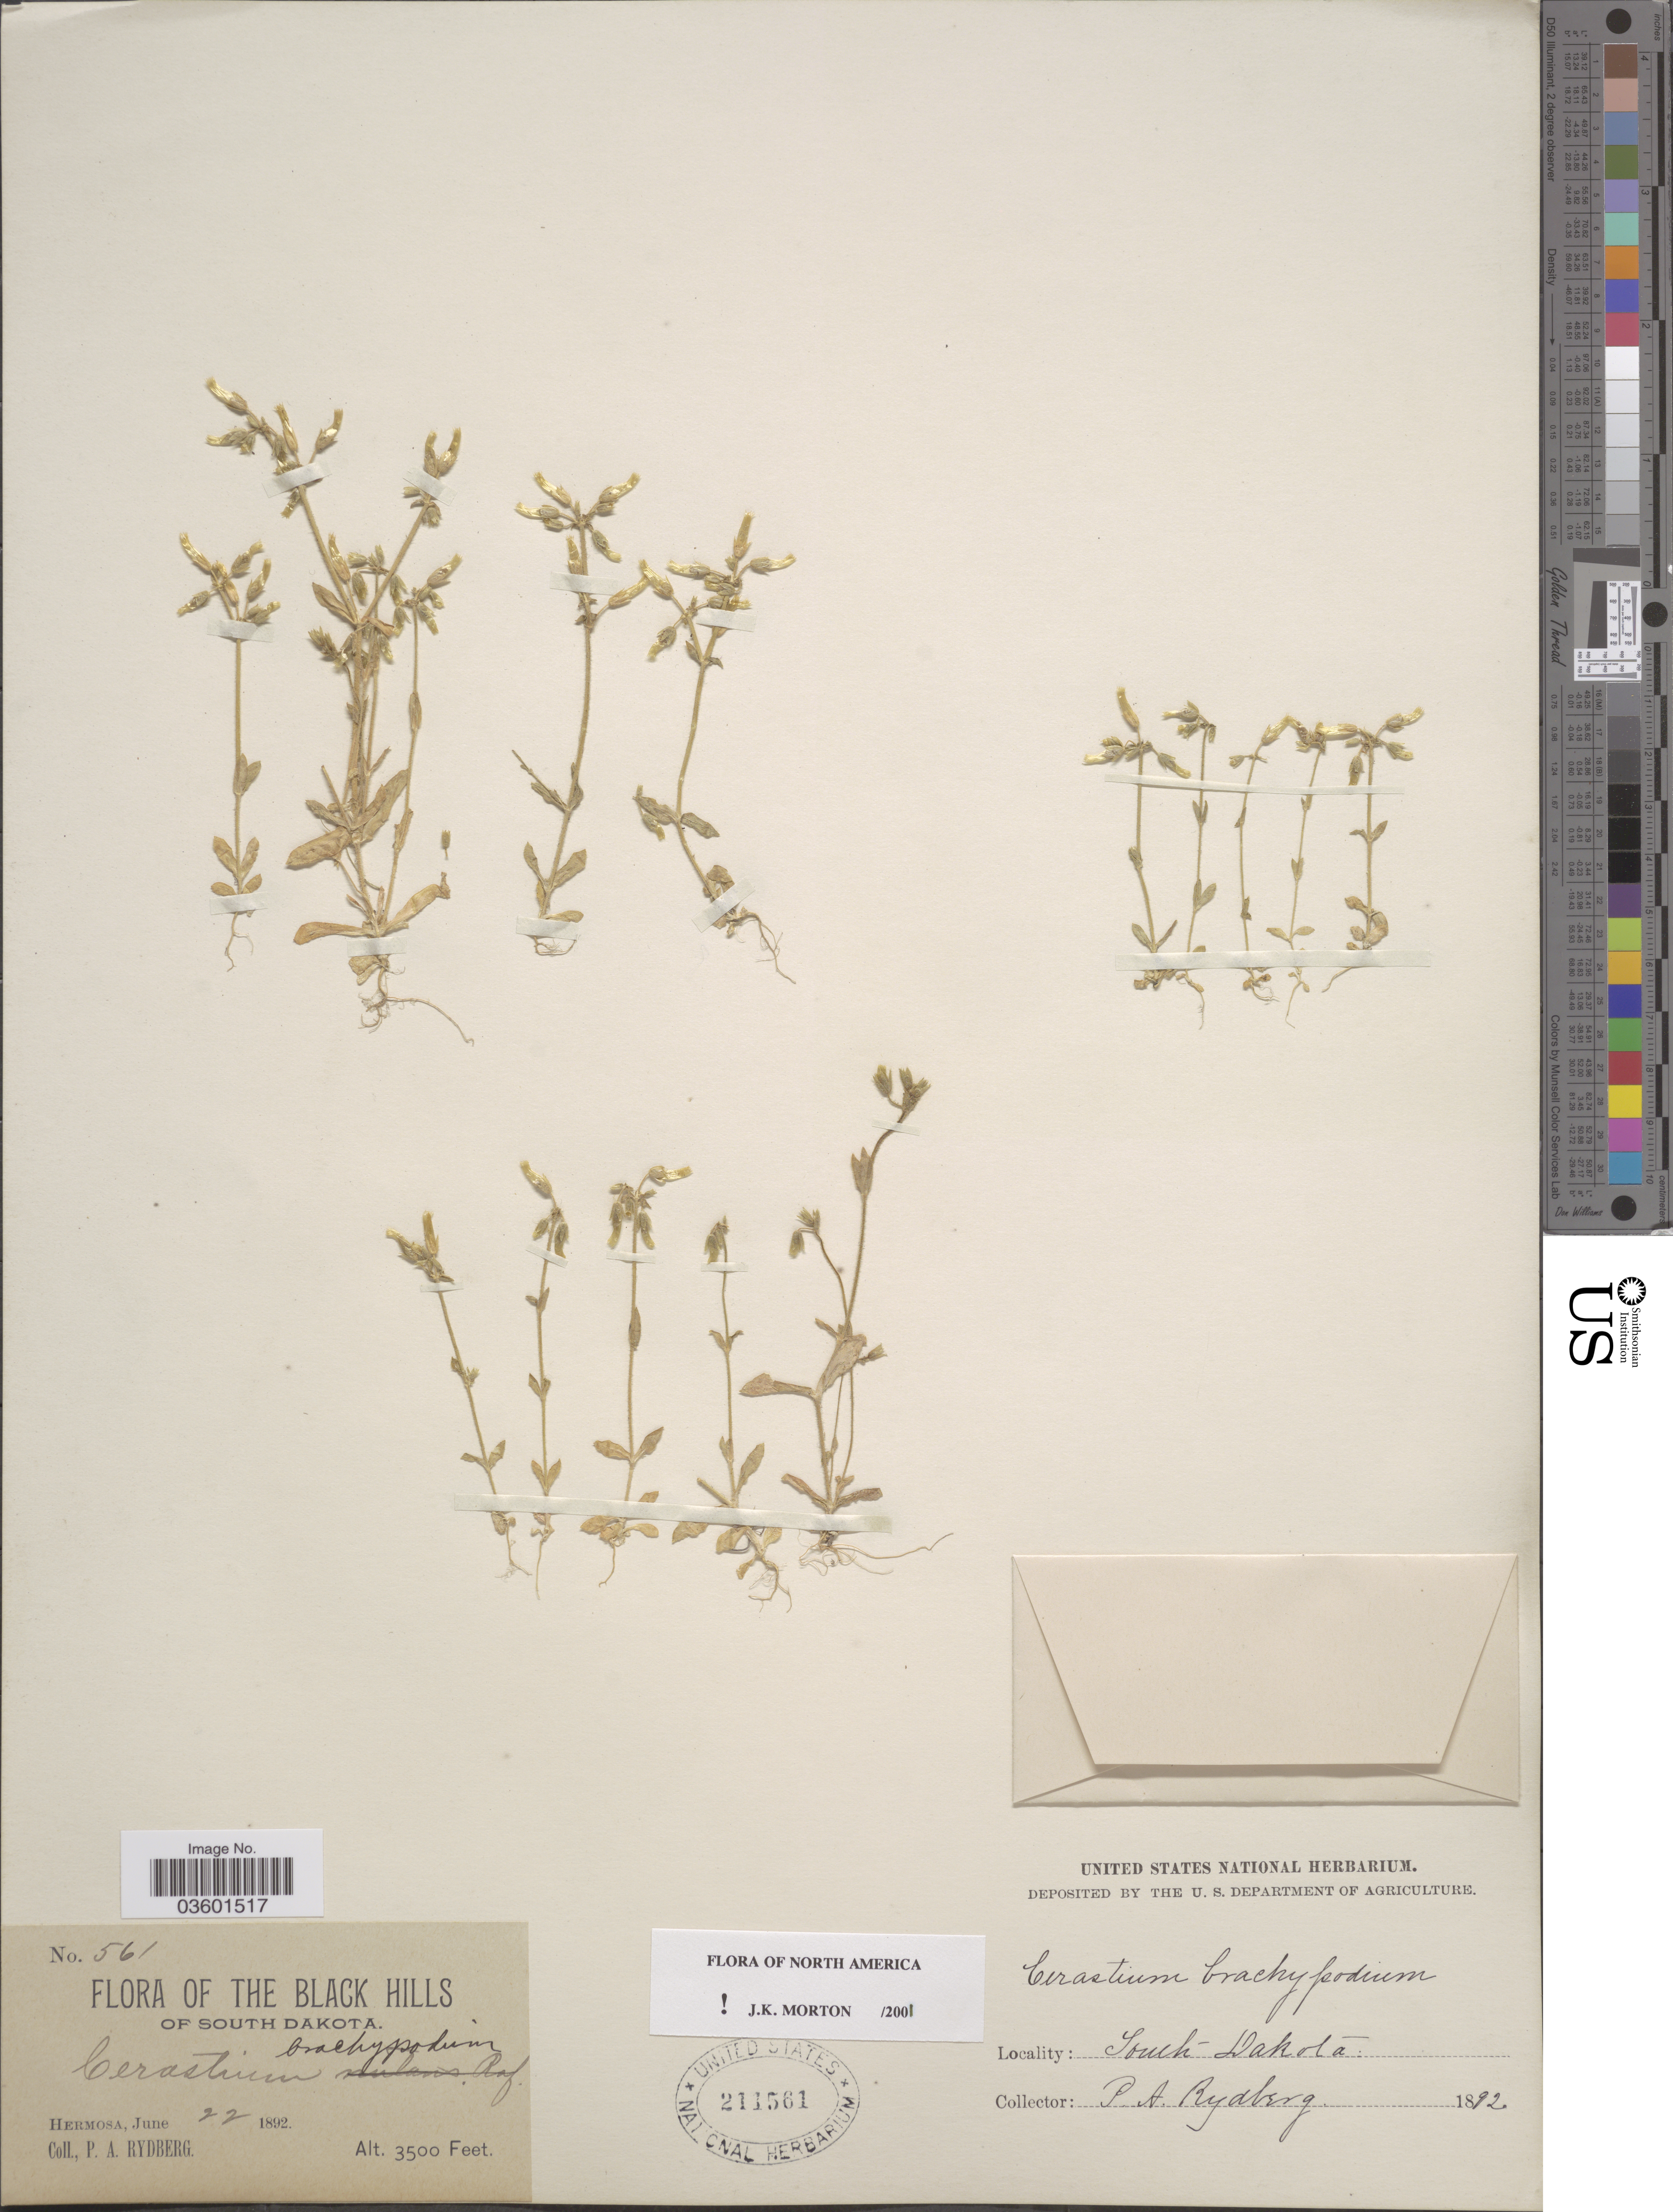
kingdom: Plantae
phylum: Tracheophyta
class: Magnoliopsida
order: Caryophyllales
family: Caryophyllaceae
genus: Cerastium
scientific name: Cerastium brachypodum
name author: (Engelm. ex A. Gray) B.L. Rob.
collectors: P. A. Rydberg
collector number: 561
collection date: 1892-06-22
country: United States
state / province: South Dakota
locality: The Black Hills of South Dakota. Hermosa.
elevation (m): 1067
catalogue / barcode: US 211561